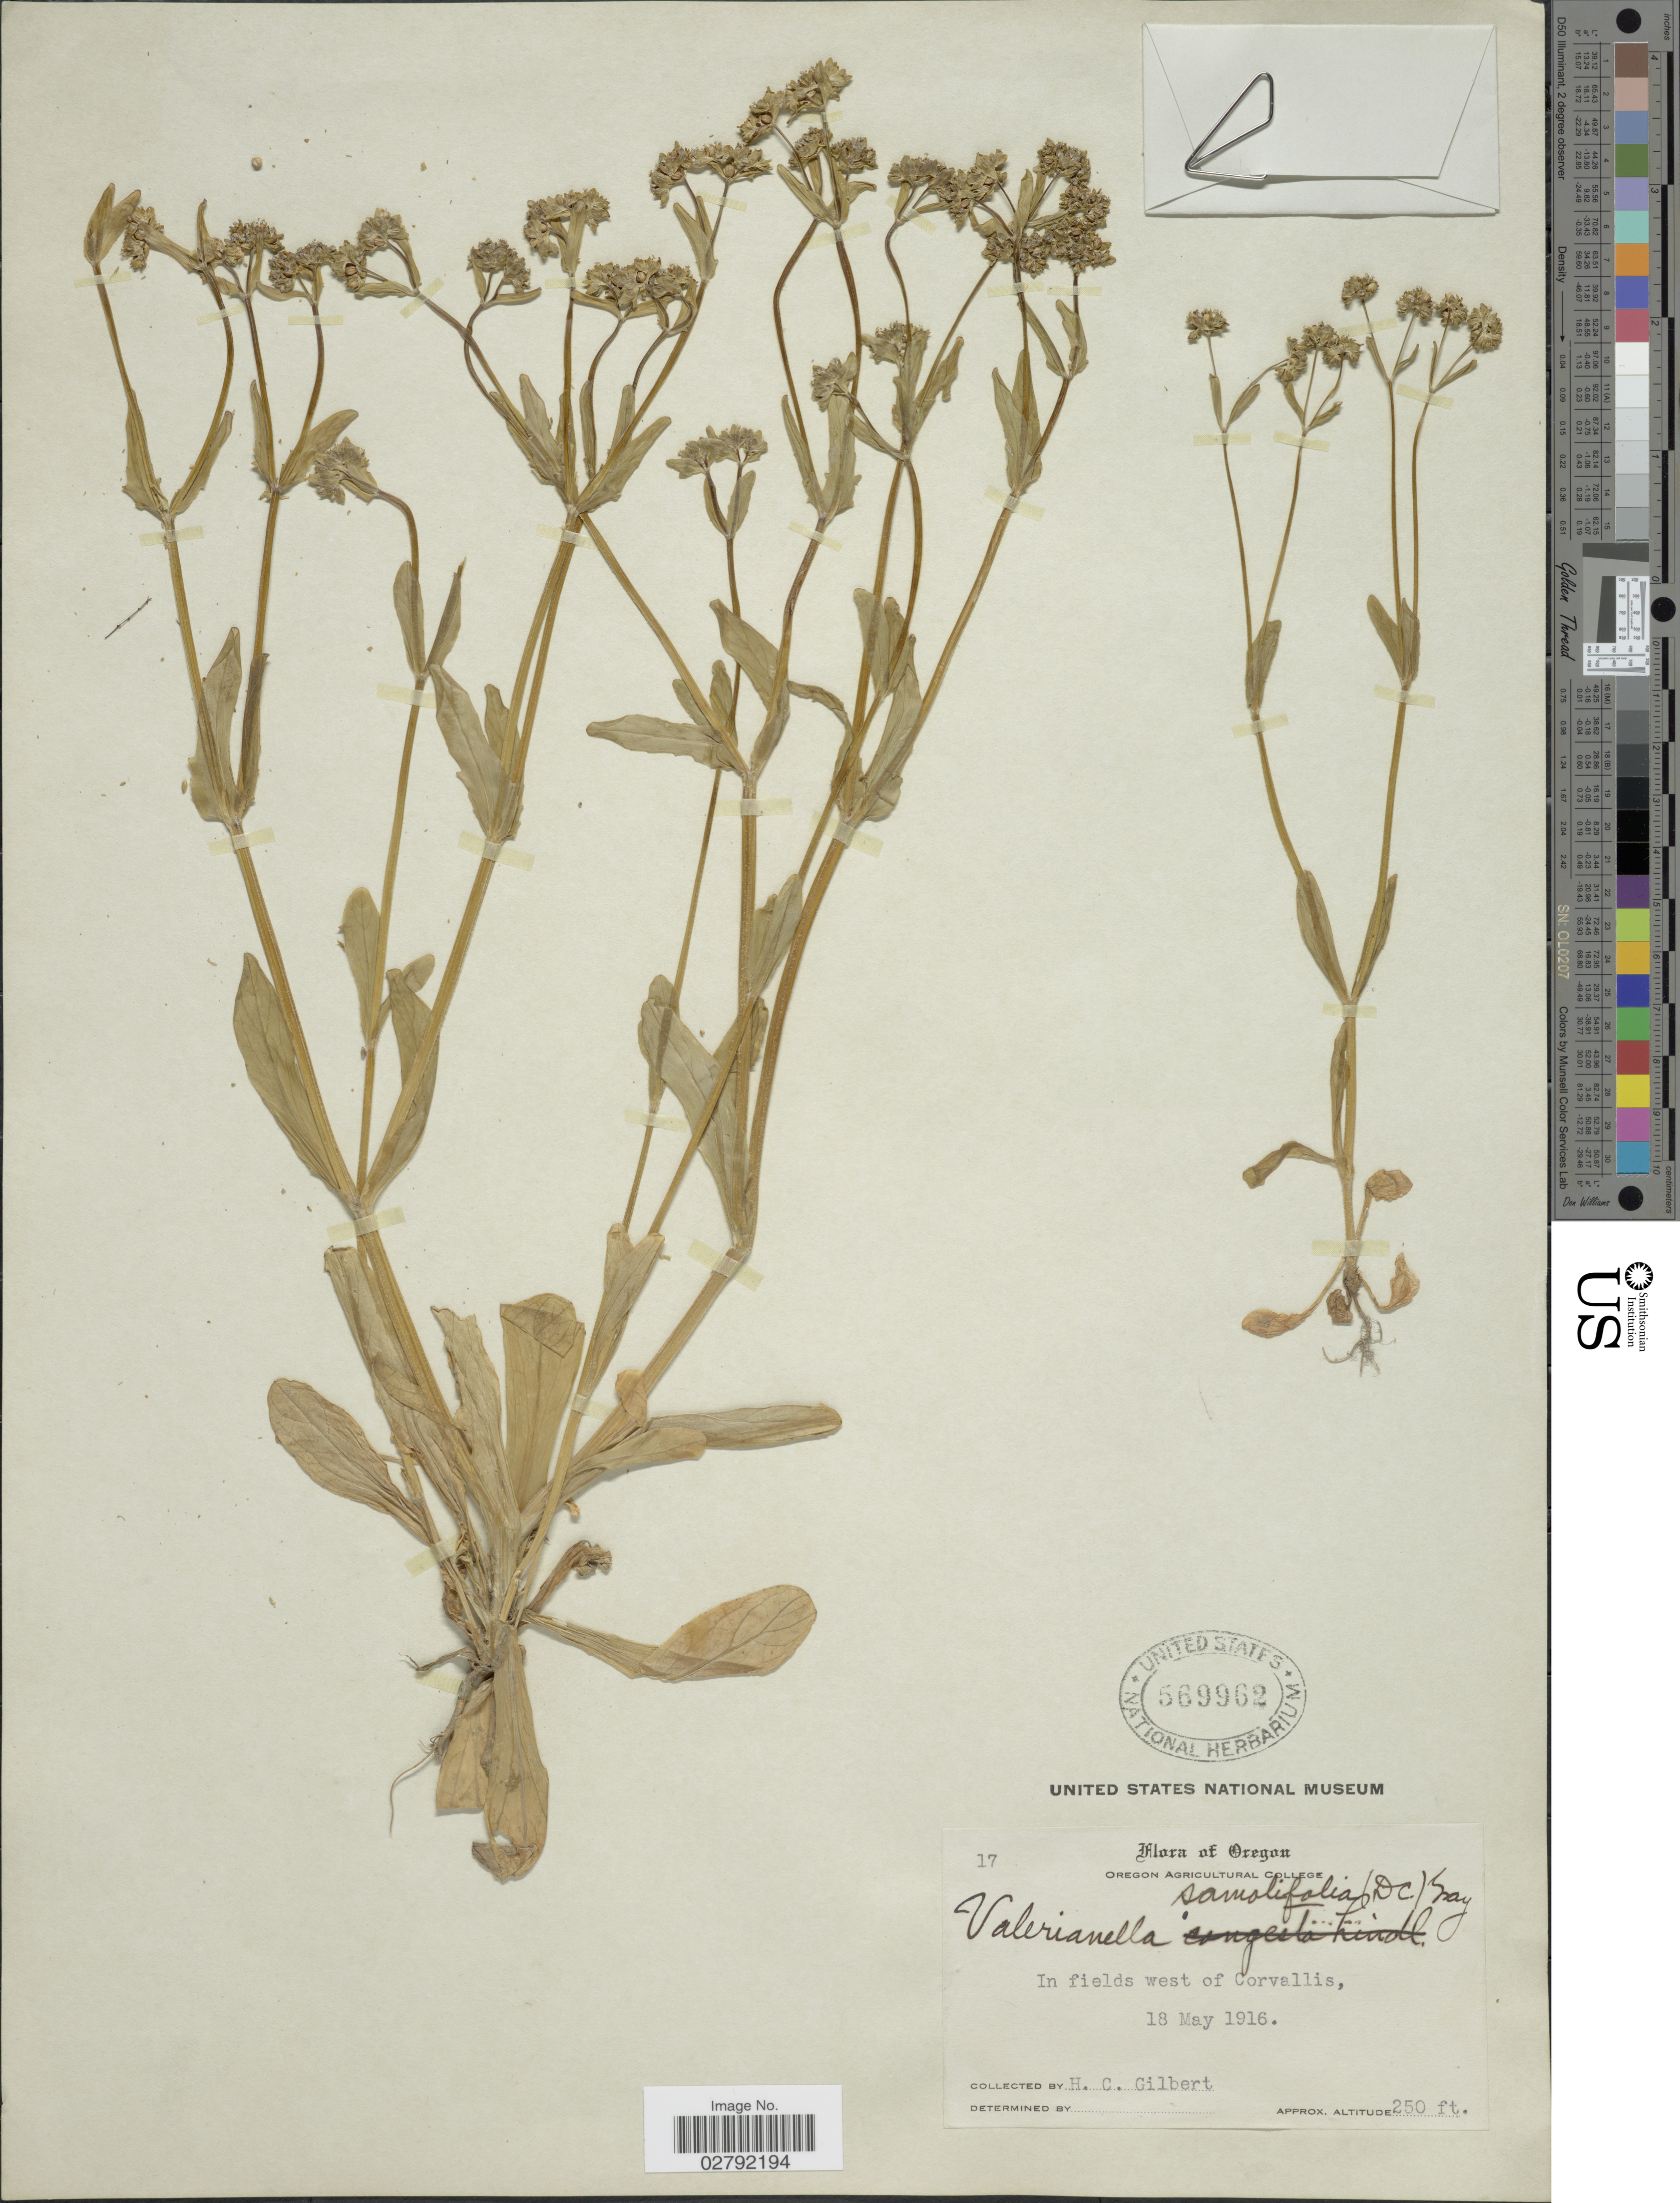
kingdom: Plantae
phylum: Tracheophyta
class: Magnoliopsida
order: Dipsacales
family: Caprifoliaceae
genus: Valerianella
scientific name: Valerianella sp.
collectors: H. Gilbert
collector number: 17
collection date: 1916-05-18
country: United States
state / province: Oregon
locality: In fields west of Corvallis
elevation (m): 76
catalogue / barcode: US 569962